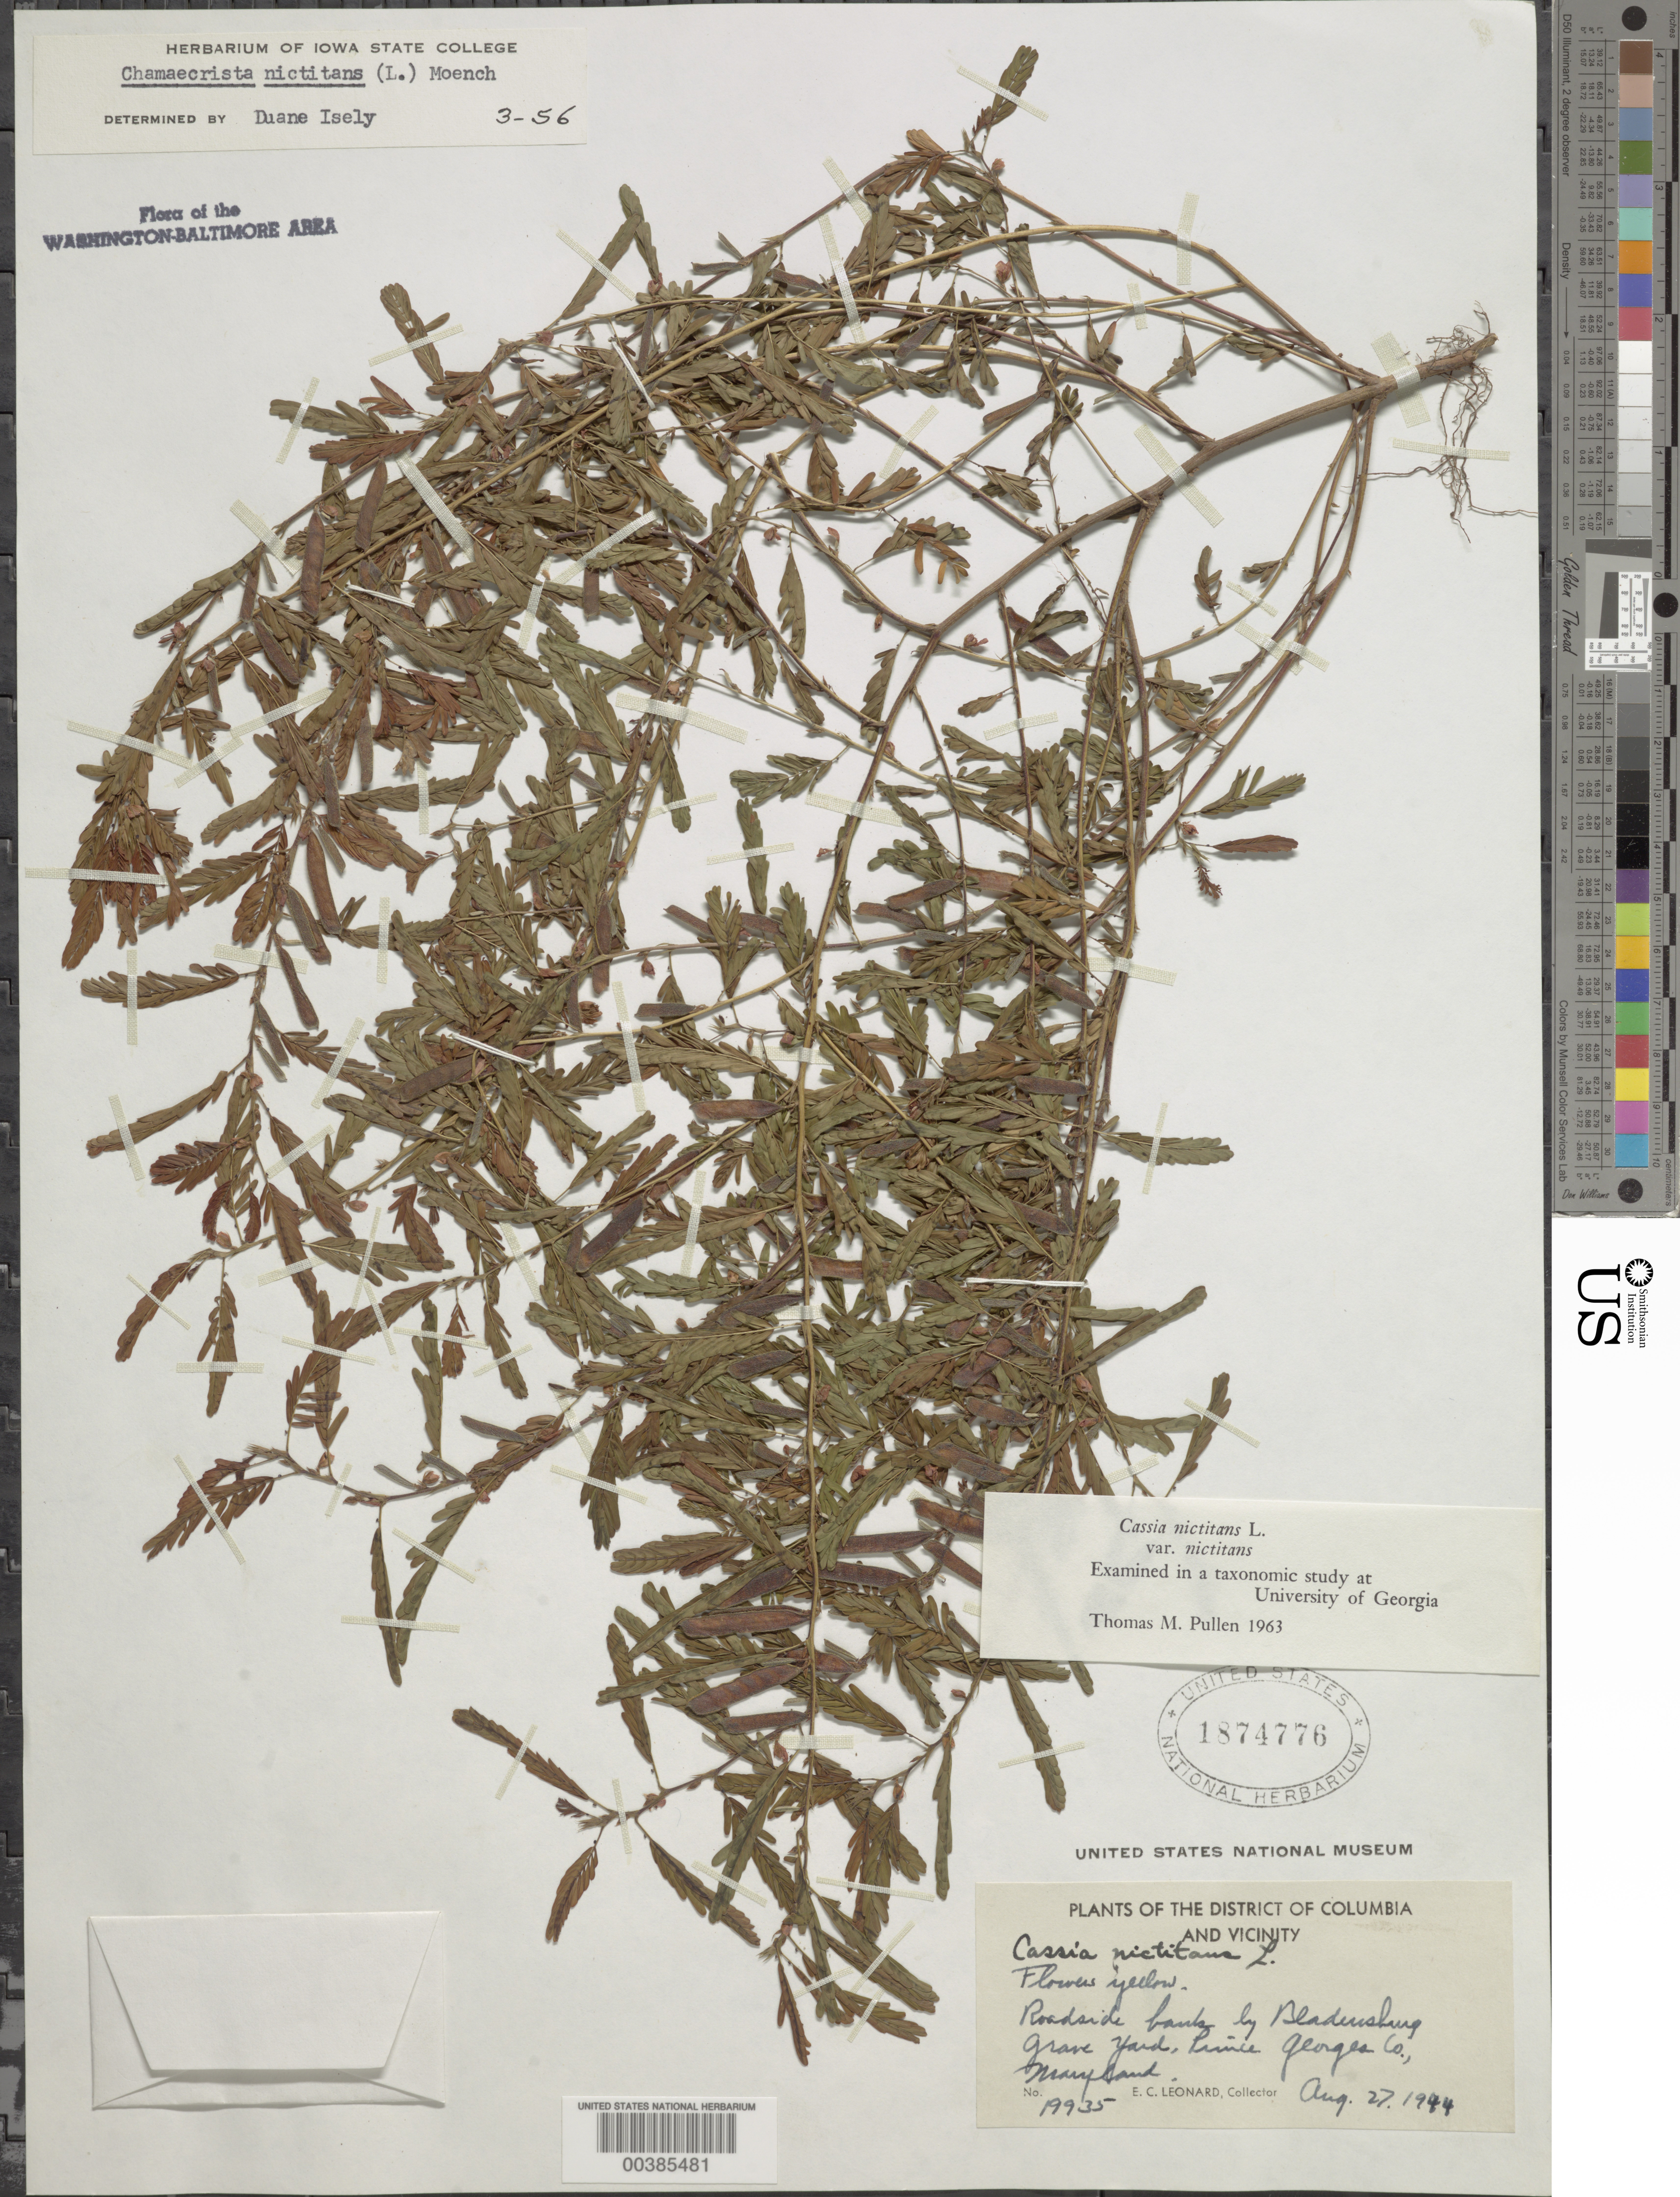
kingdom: Plantae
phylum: Tracheophyta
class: Magnoliopsida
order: Fabales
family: Fabaceae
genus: Chamaecrista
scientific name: Chamaecrista nictitans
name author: (L.) Moench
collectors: E. C. Leonard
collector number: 19935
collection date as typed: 27 Aug 1944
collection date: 1944-08-27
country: United States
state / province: Maryland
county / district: Prince George's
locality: Bladensburg Grave Yard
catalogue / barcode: US 1874776